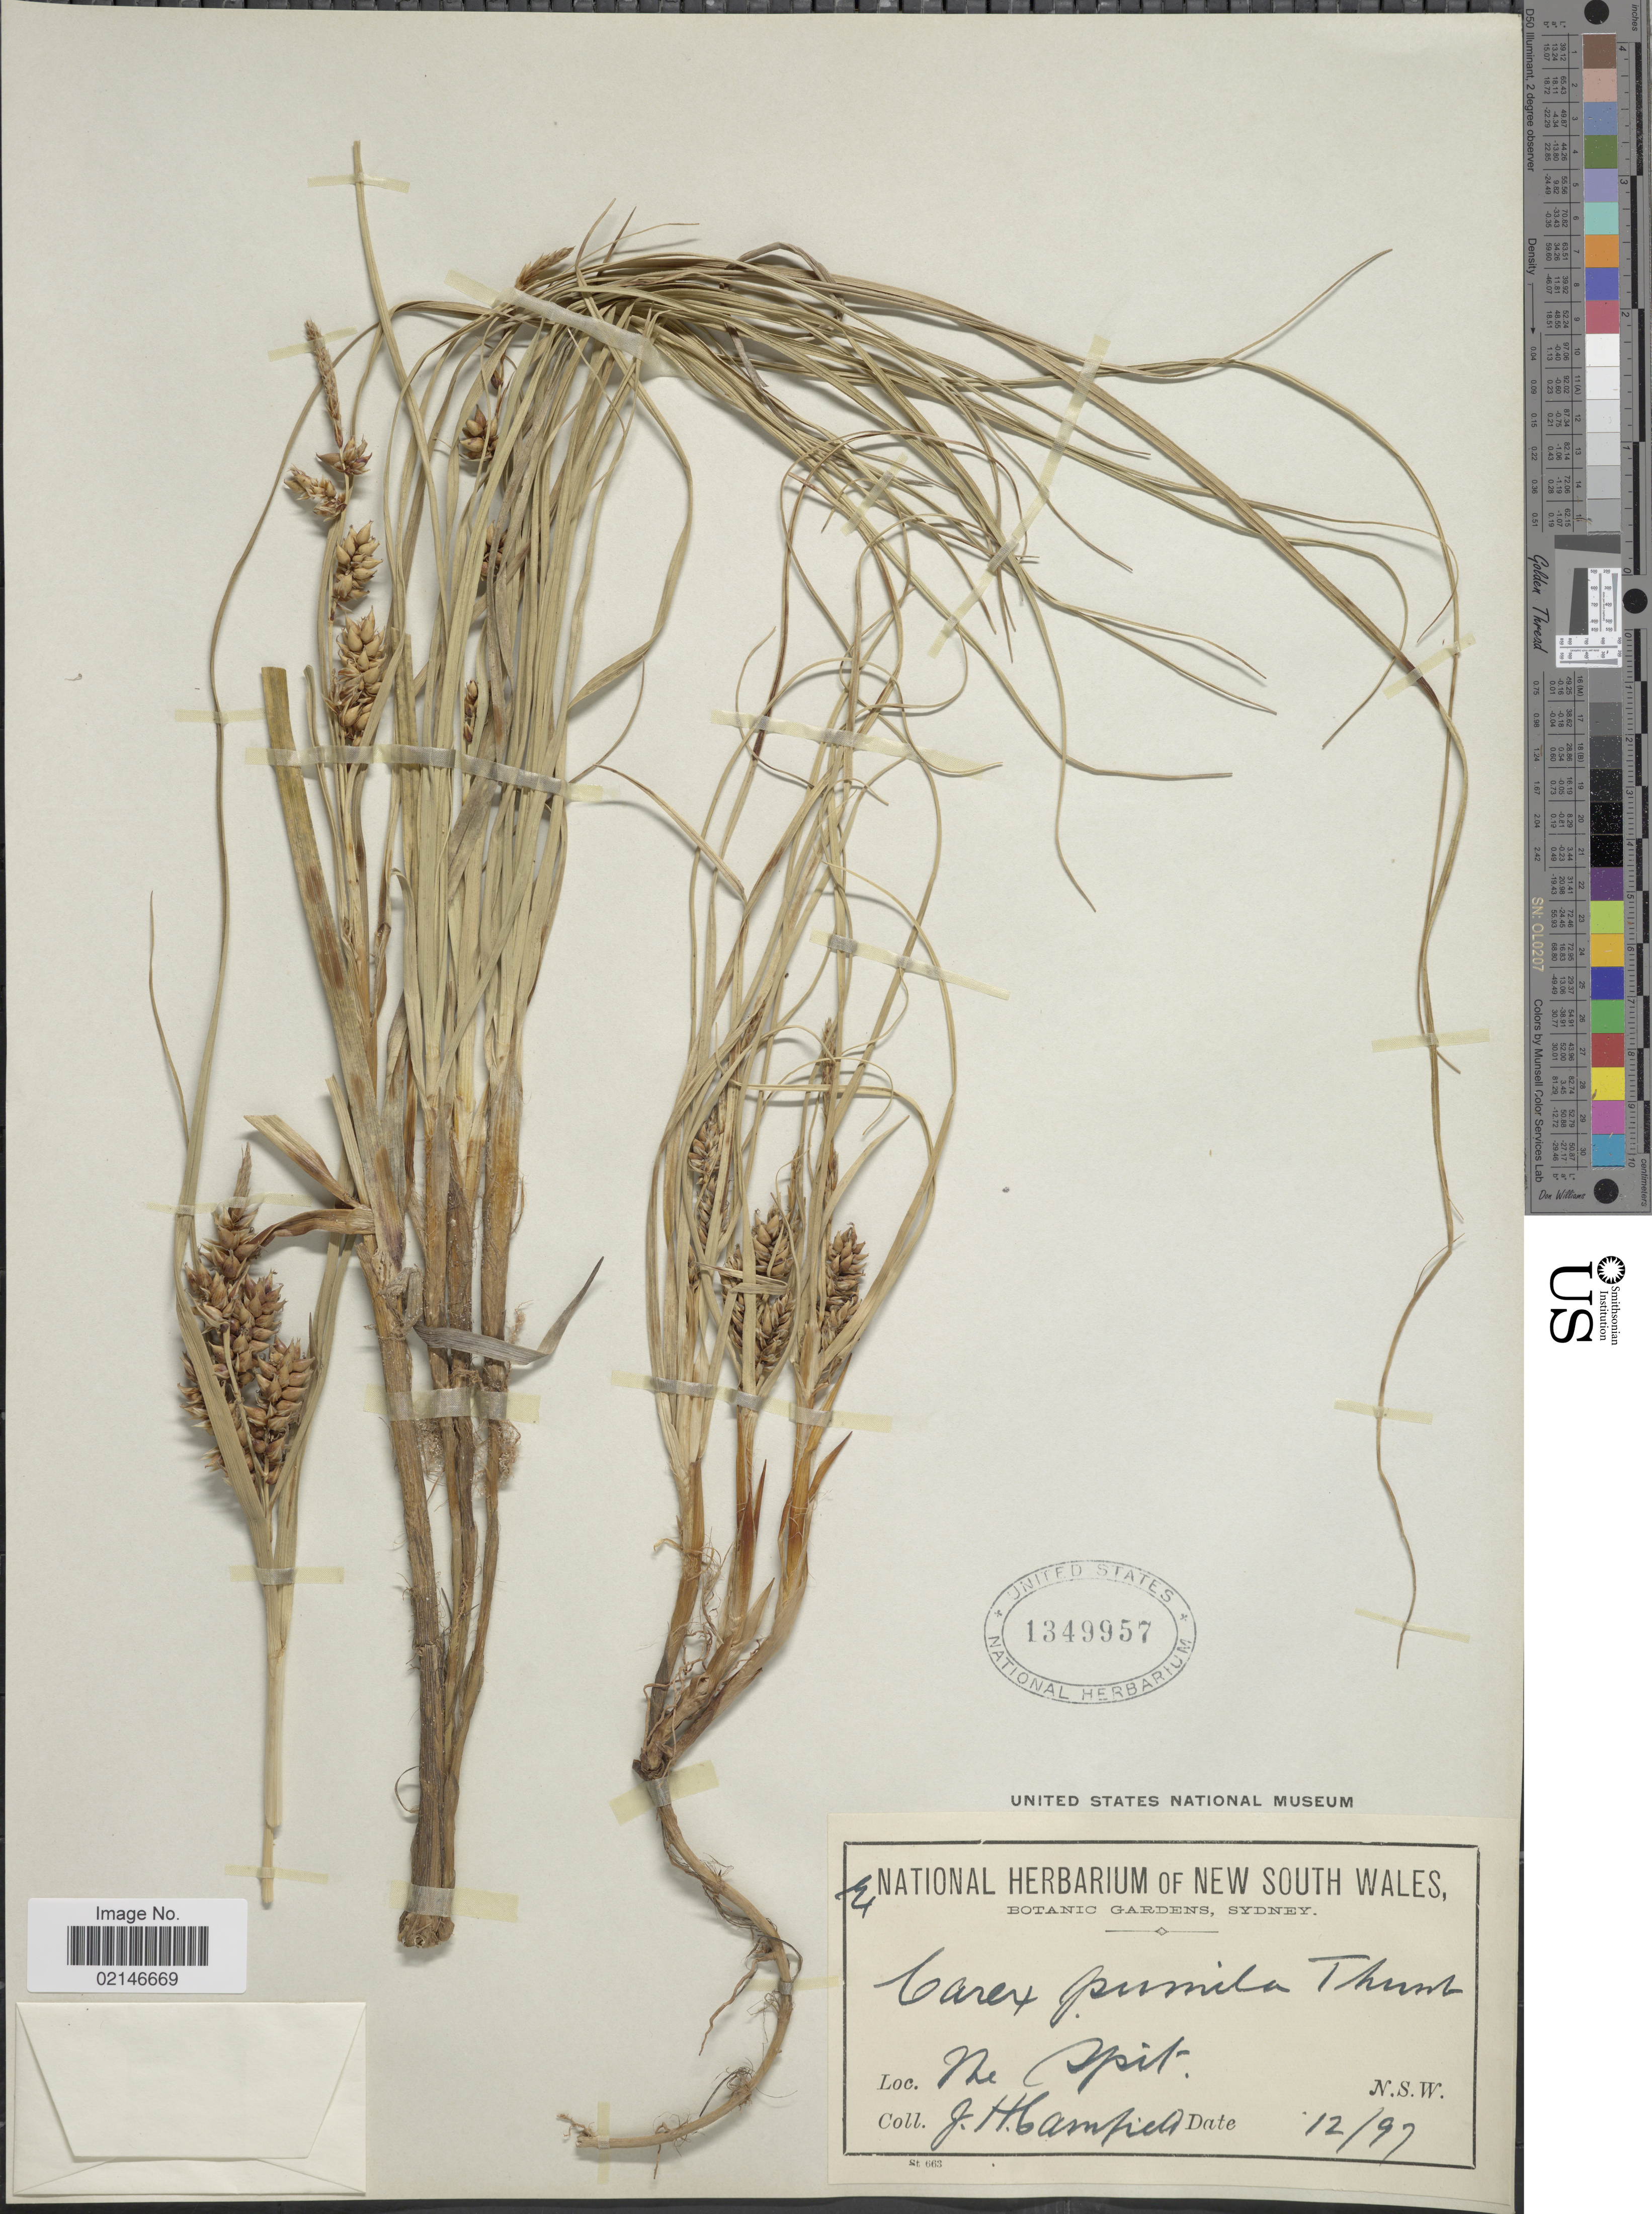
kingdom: Plantae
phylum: Tracheophyta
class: Liliopsida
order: Poales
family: Cyperaceae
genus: Carex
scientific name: Carex pumila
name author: Thunb.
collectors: J. Camfield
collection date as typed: Transcribed d/m/y: /12/97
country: Australia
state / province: New South Wales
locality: Ne Spit, N.S.W.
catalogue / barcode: US 1349957